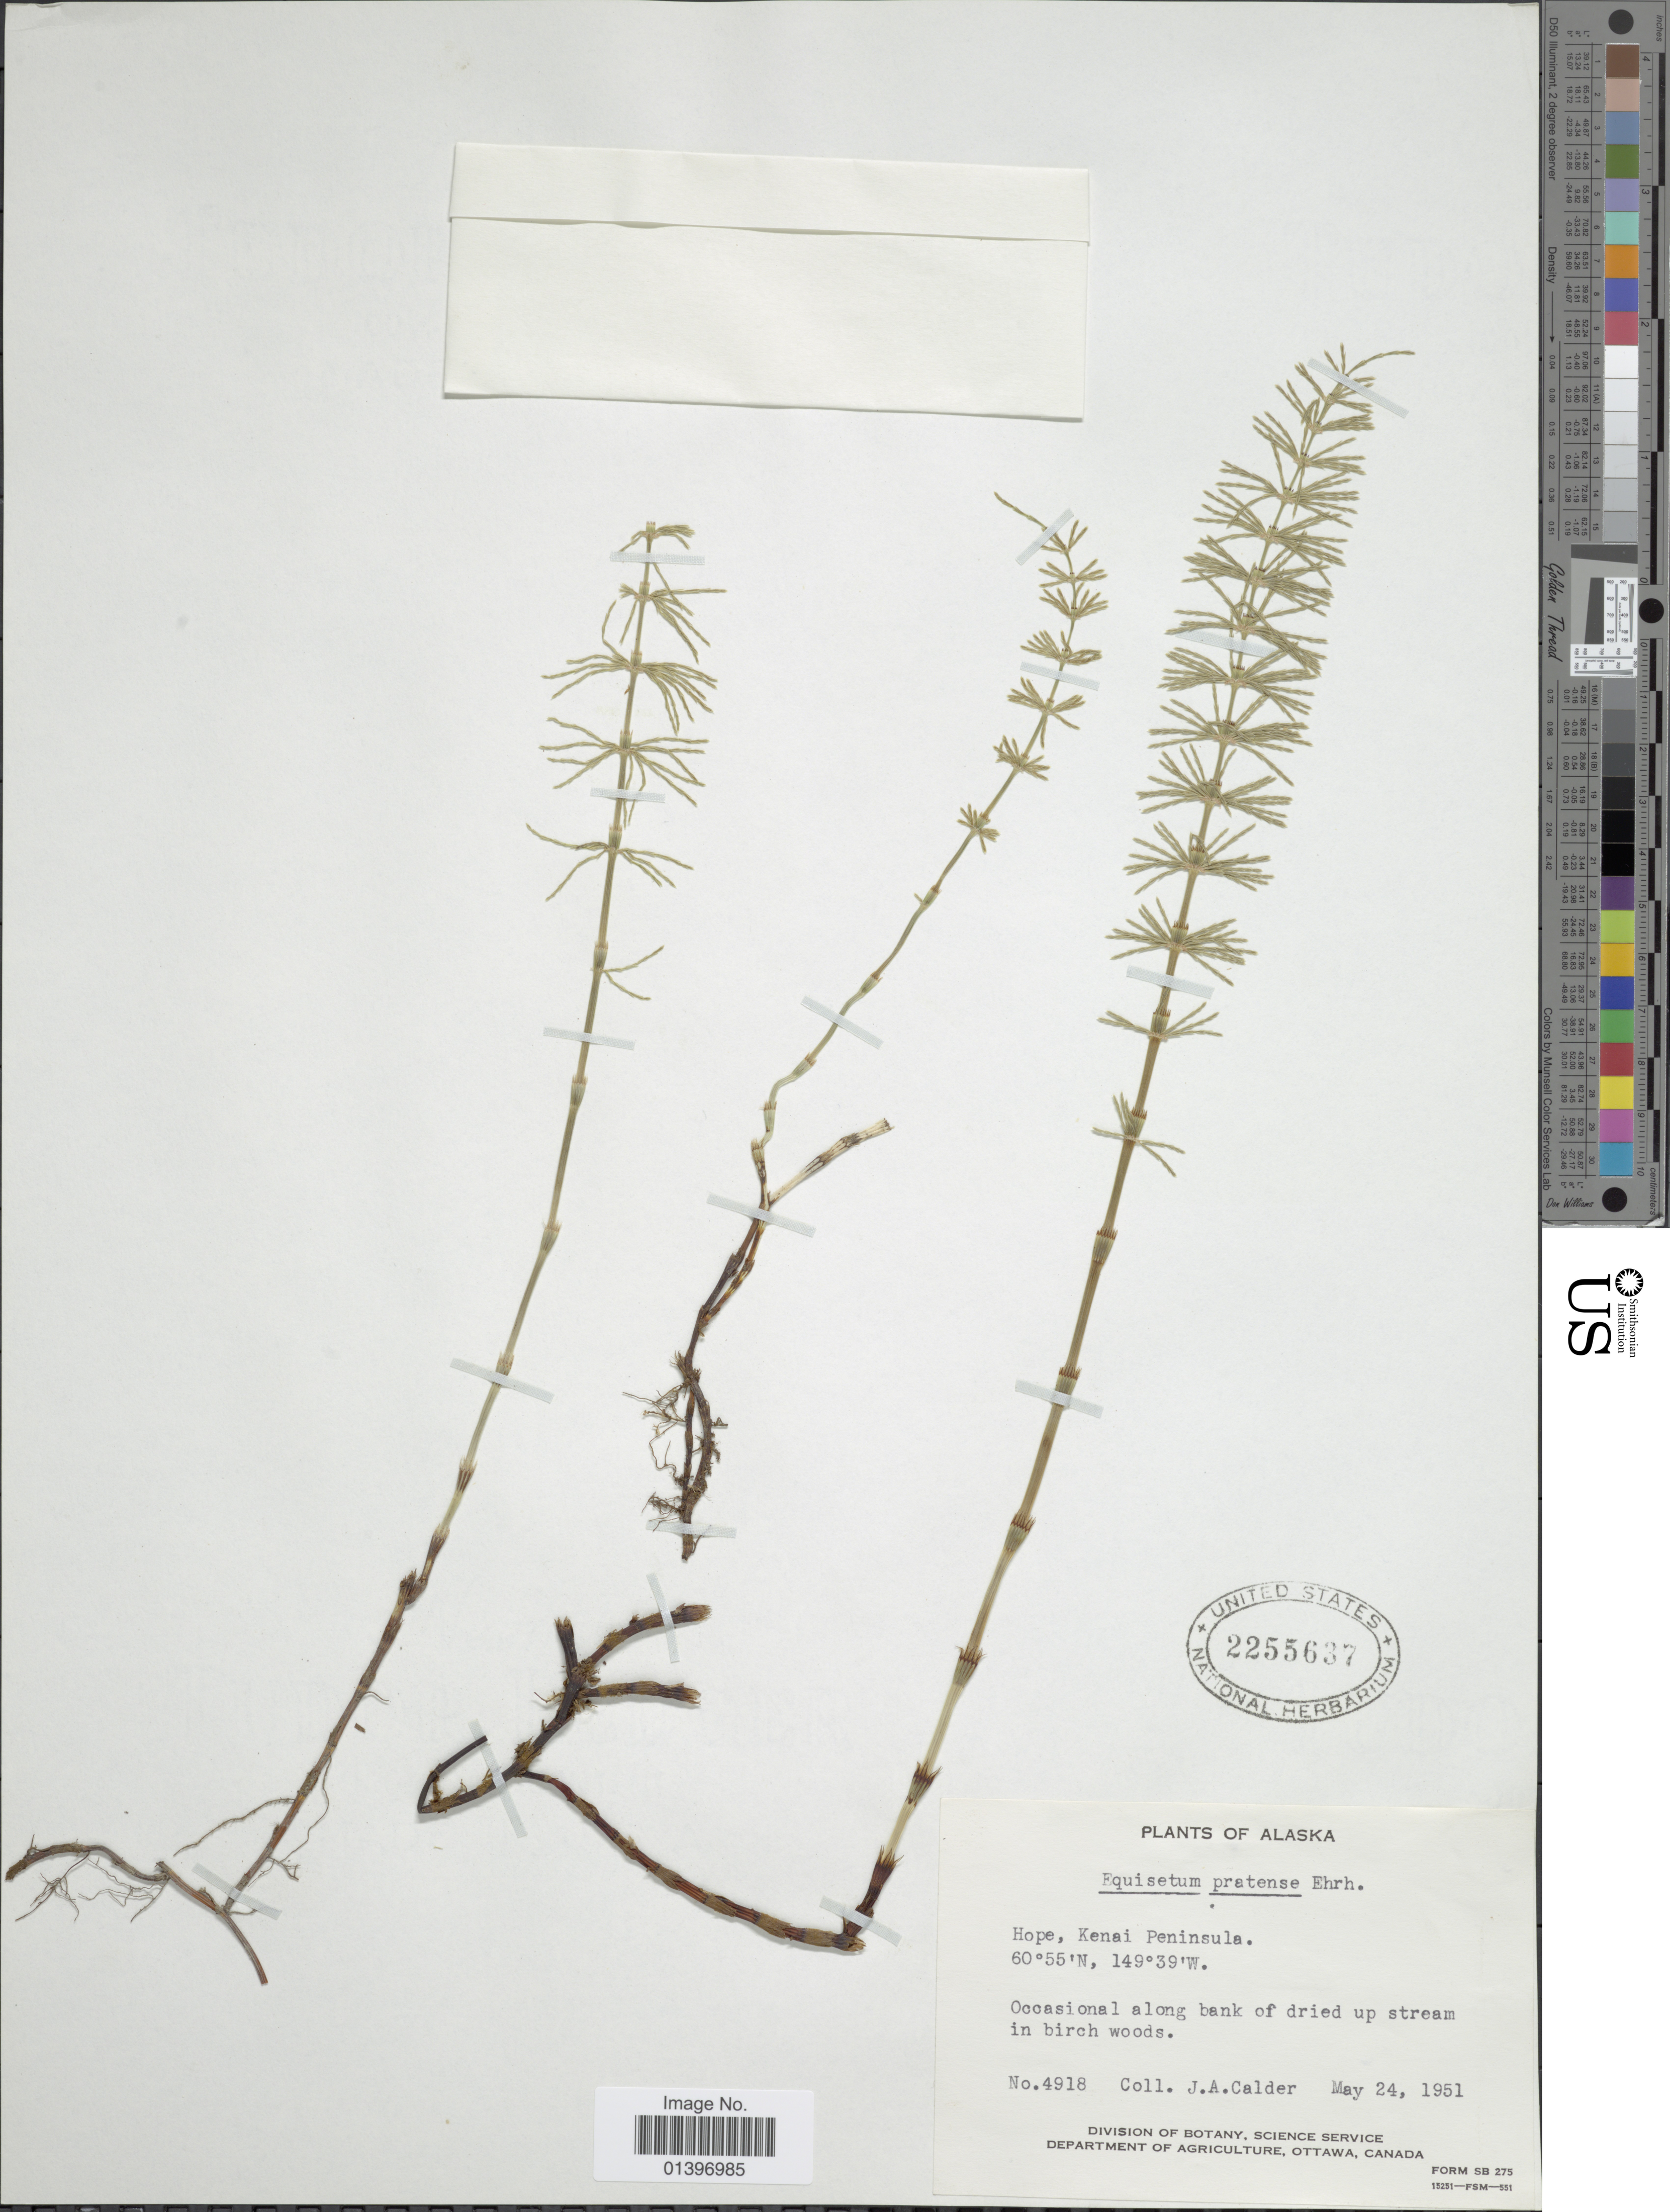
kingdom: Plantae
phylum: Tracheophyta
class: Polypodiopsida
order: Equisetales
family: Equisetaceae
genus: Equisetum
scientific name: Equisetum pratense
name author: Ehrh.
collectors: J. A. Calder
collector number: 4918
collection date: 1951-05-24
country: United States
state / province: Alaska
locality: Hope, Kenai Peninsula, occasional along bank of dried up stream in birch woods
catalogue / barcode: US 2255637